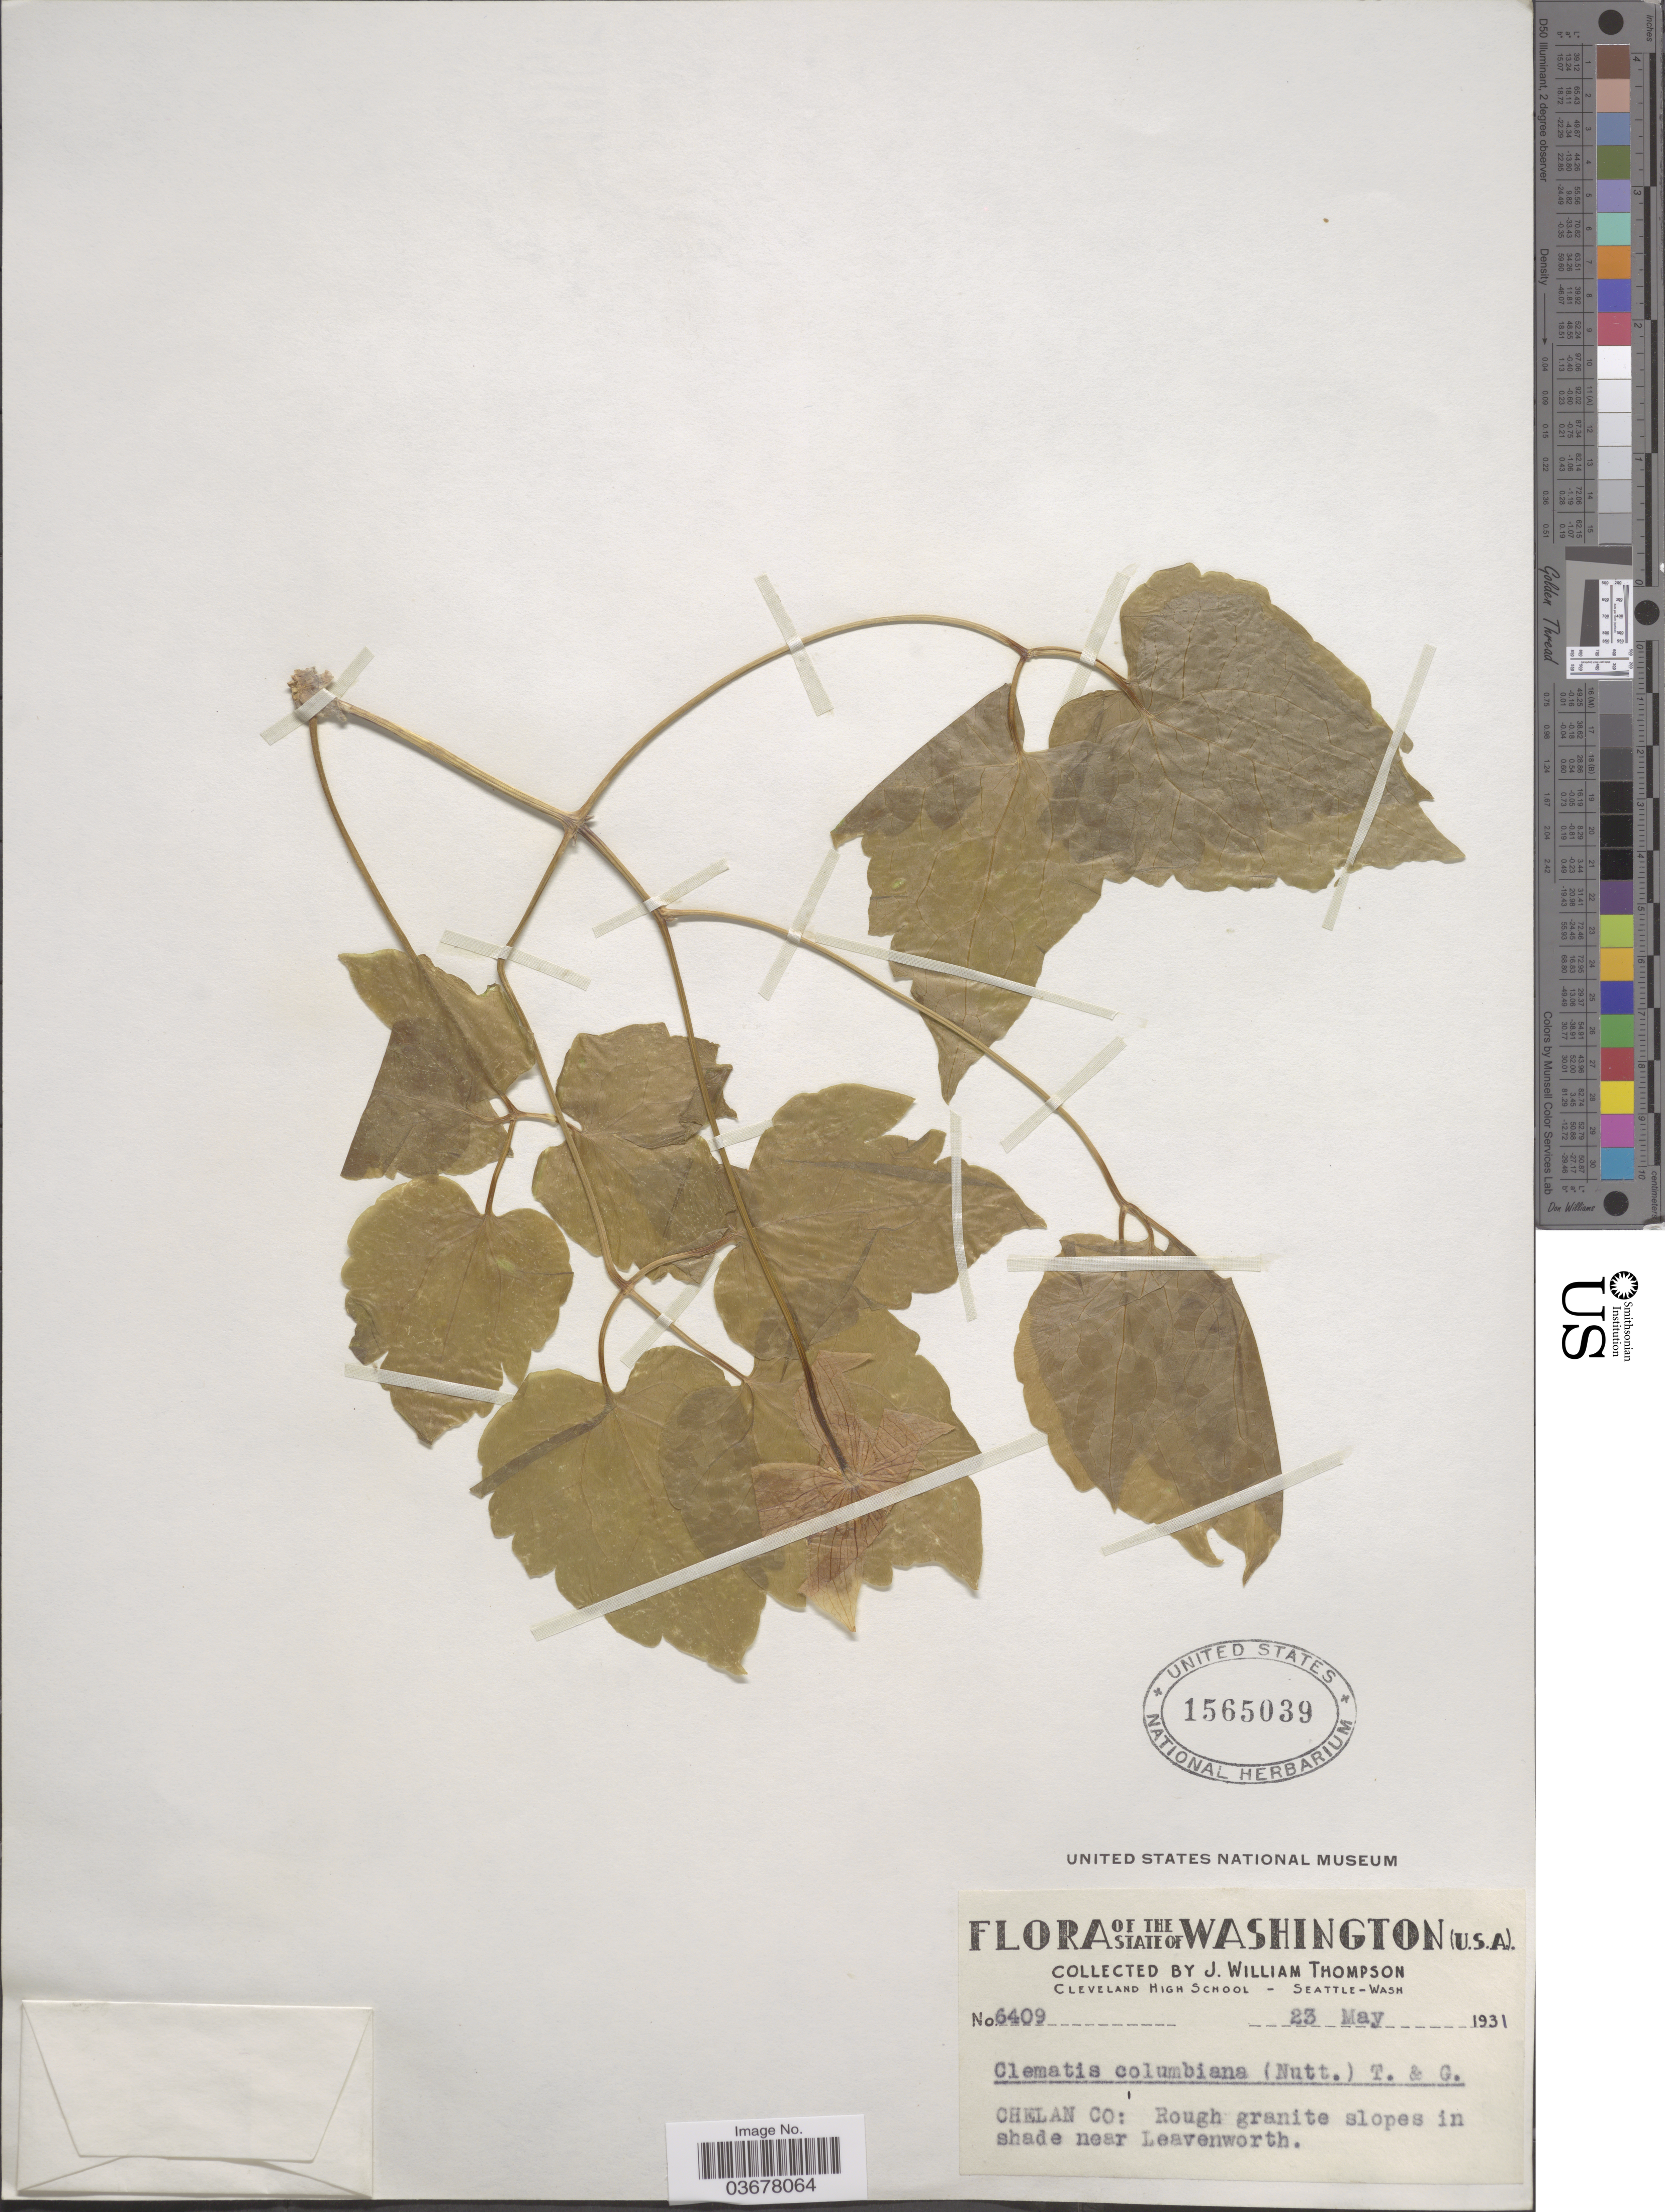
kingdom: Plantae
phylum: Tracheophyta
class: Magnoliopsida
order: Ranunculales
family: Ranunculaceae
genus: Clematis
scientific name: Clematis occidentalis var. grosseserrata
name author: (Rydb.) J.S. Pringle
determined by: Strong, M. T., (US), Smithsonian Institution - National Museum of Natural History (UNITED STATES)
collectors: J. W. Thompson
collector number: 6409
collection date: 1931-05-23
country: United States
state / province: Washington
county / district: Chelan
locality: Chelan Co: Rough granite slopes in shade near Leavenworth.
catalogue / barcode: US 1565039